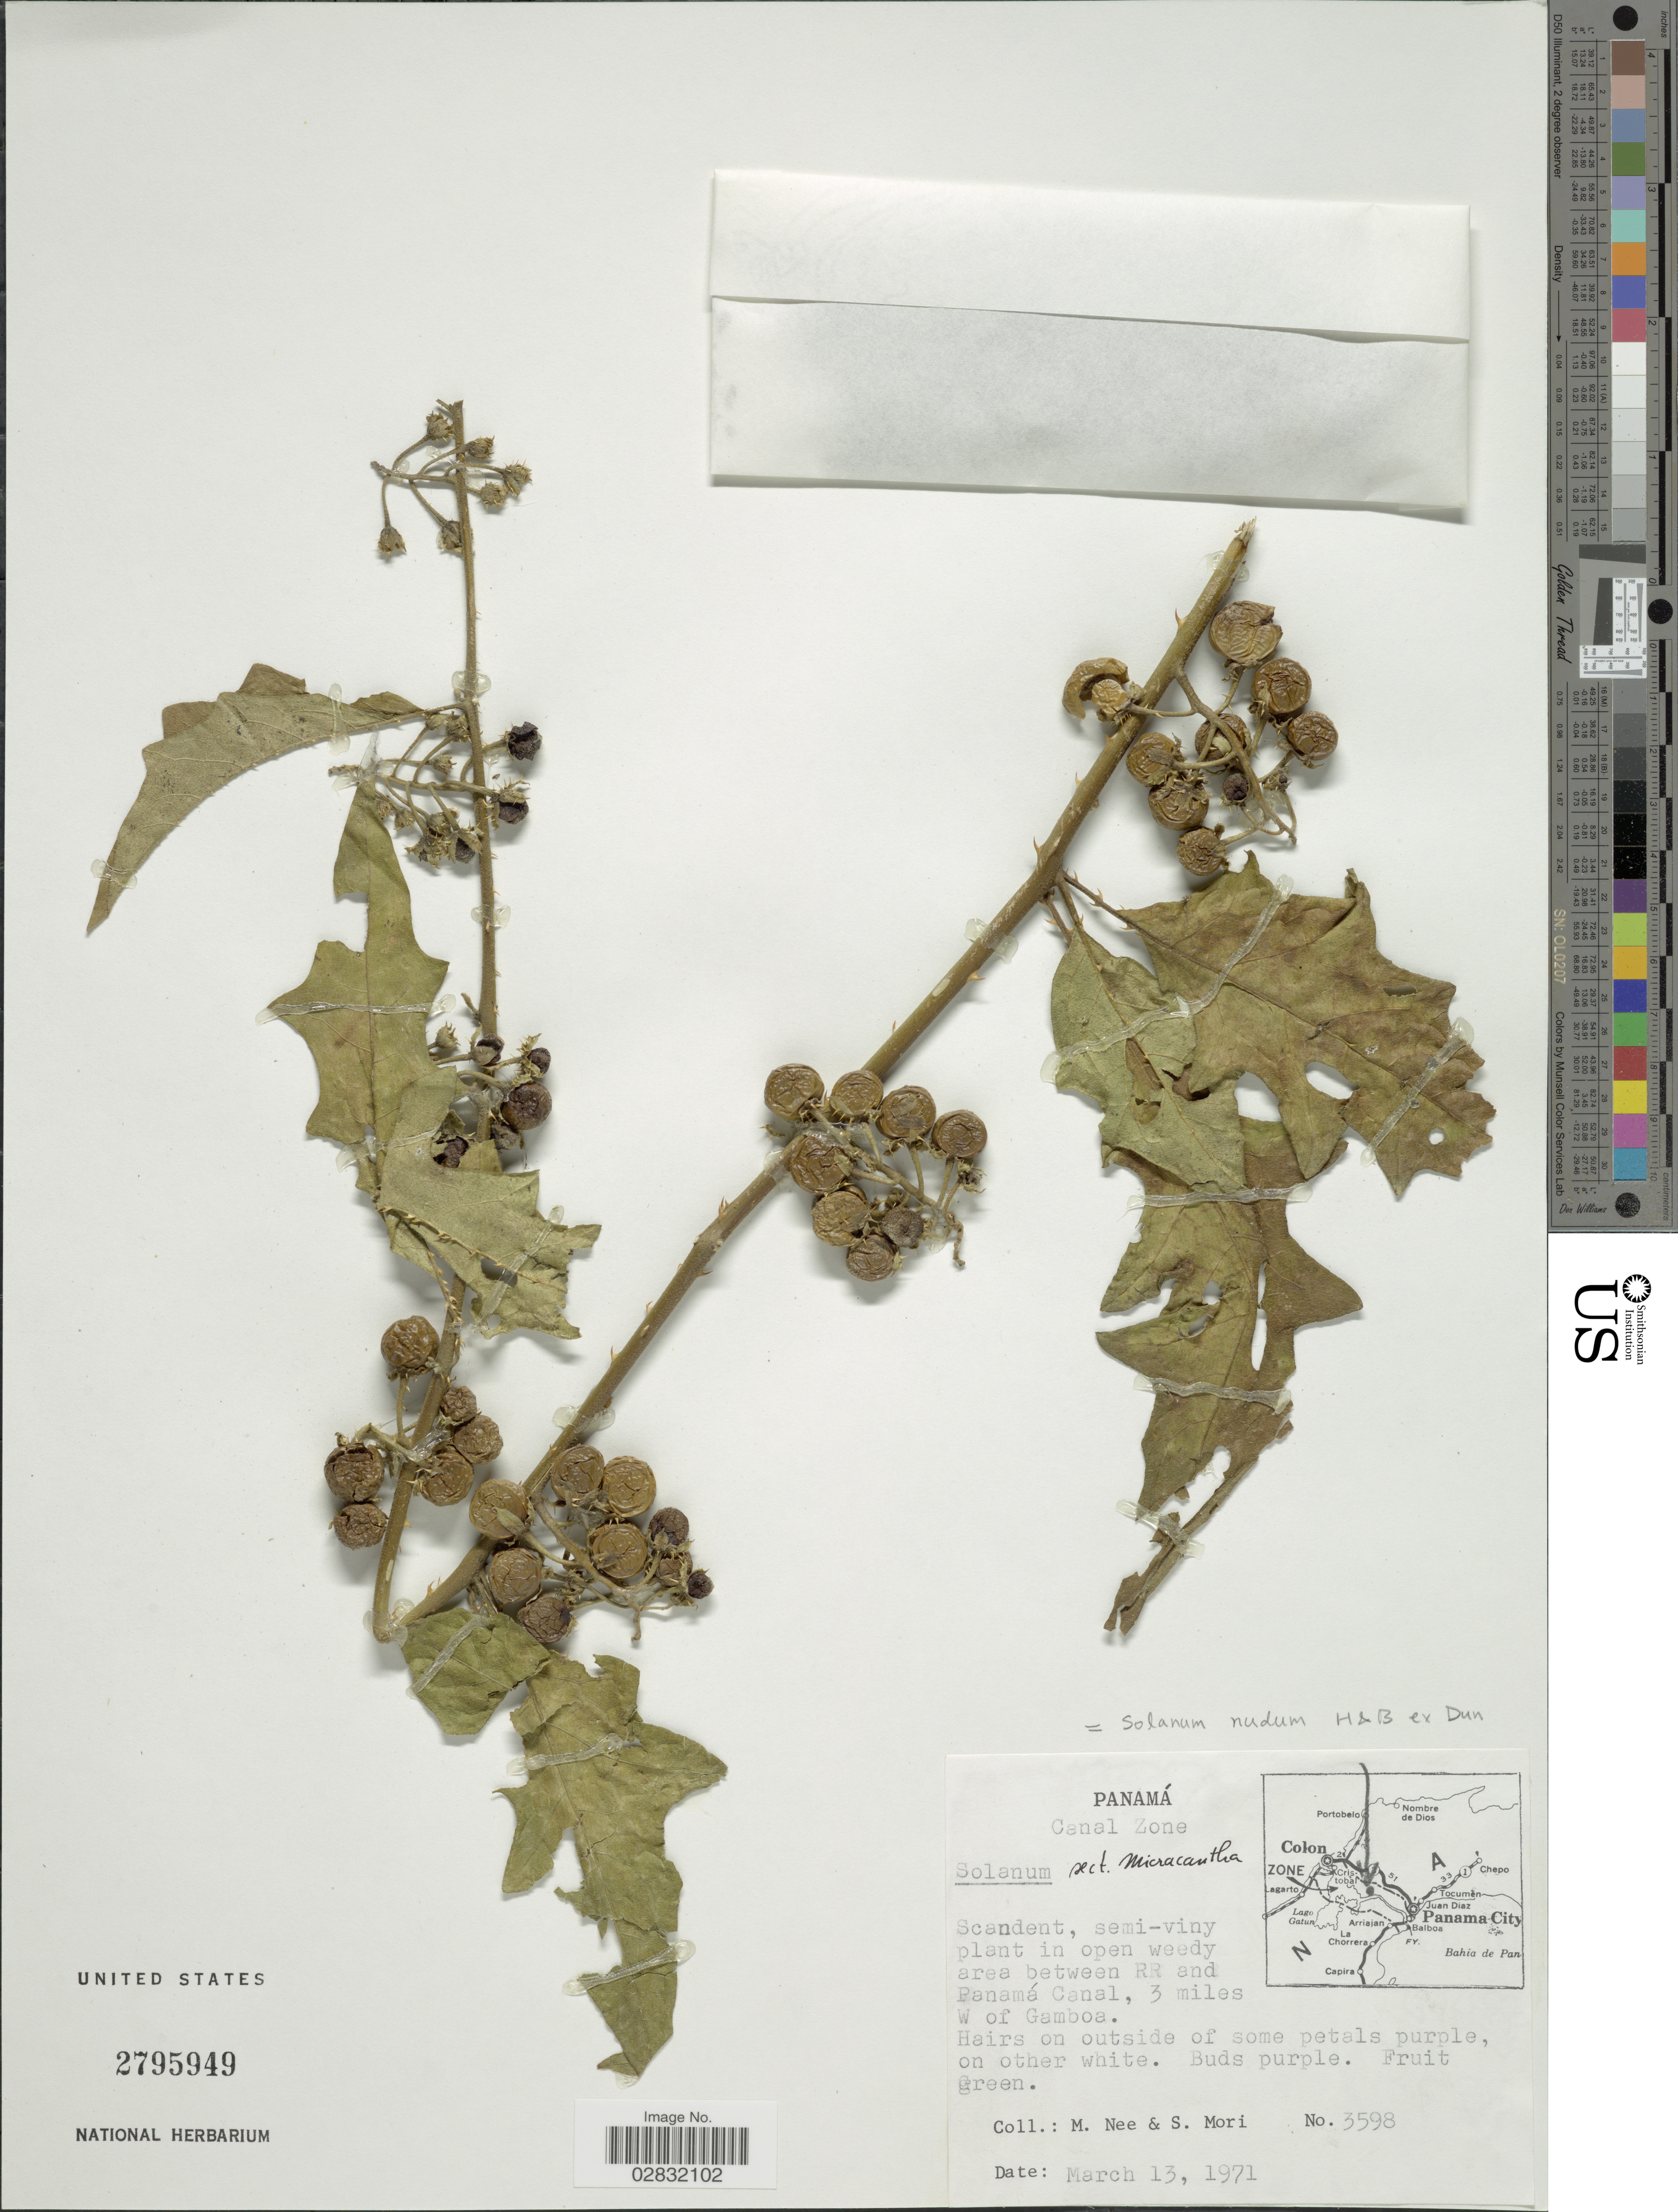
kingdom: Plantae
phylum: Tracheophyta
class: Magnoliopsida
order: Solanales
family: Solanaceae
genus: Solanum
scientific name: Solanum nudum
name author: Humb. & Bonpl. ex Dunal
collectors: M. Nee & S. Mori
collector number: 3598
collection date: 1971-03-13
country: Panama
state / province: Colón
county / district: Canal Zone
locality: Canal Zone, open weedy area between RR and Panamá Canal, 3 miles W of Gamboa.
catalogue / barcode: US 2795949